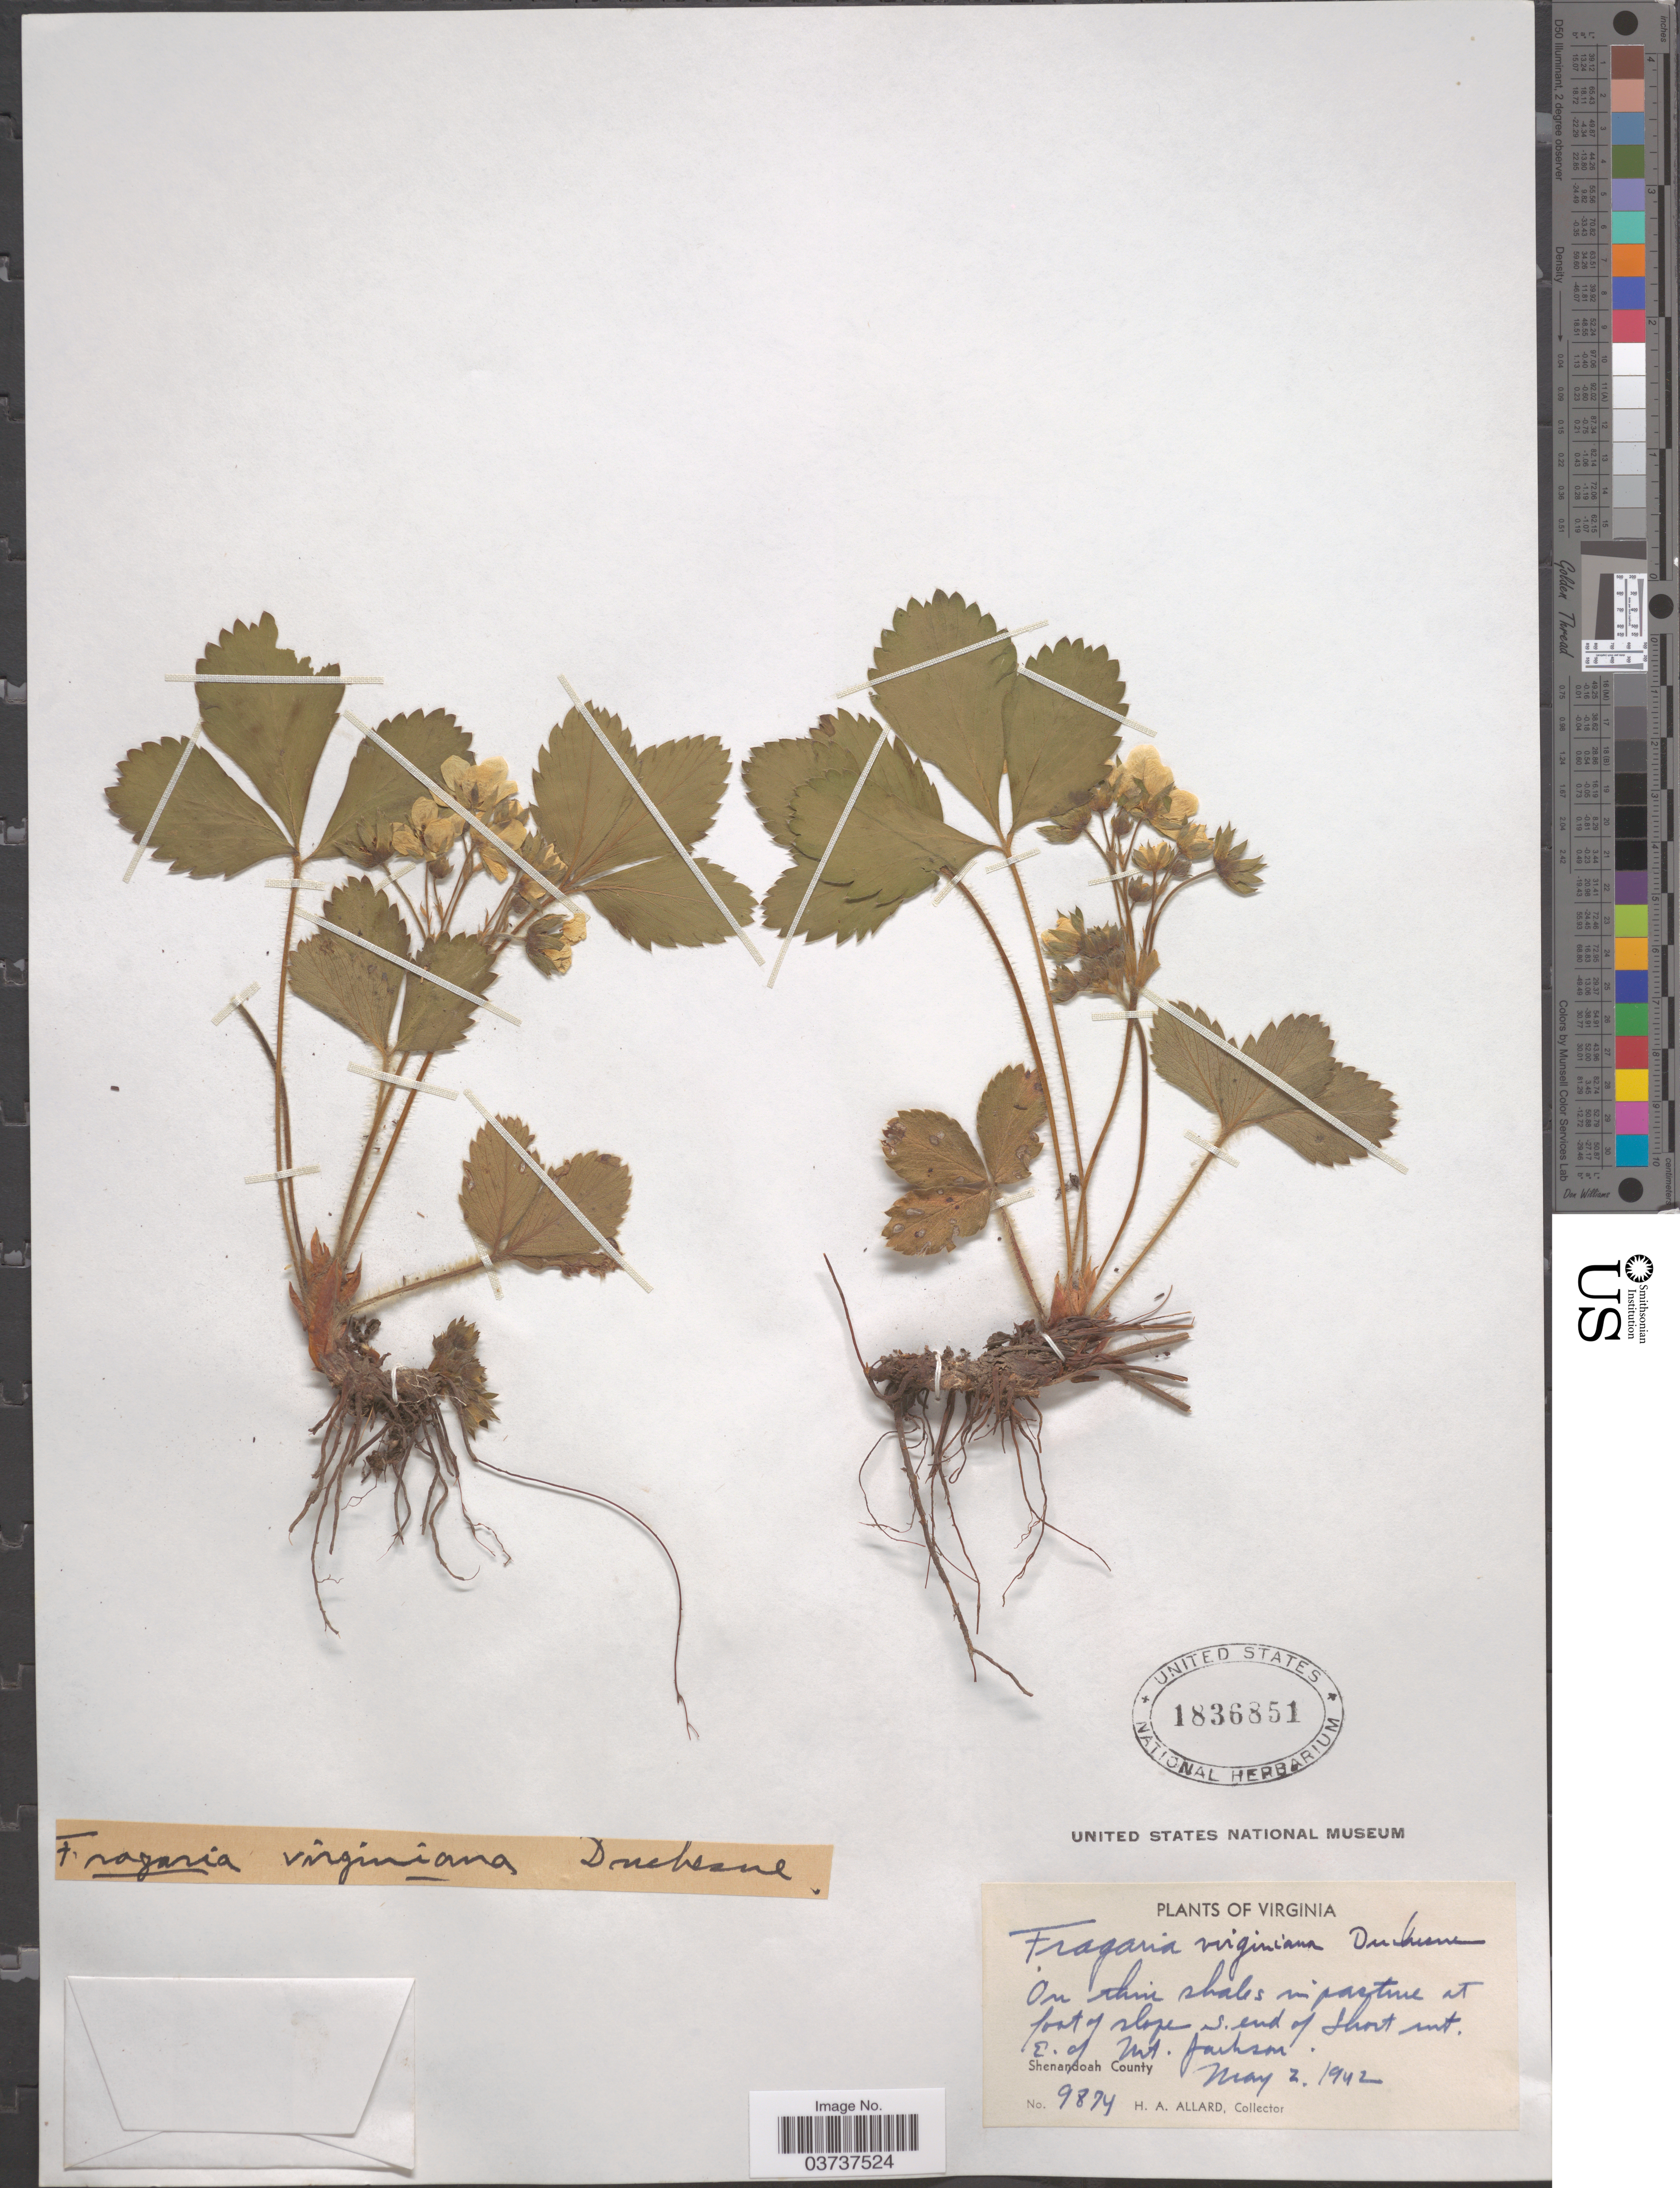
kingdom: Plantae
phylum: Tracheophyta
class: Magnoliopsida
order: Rosales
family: Rosaceae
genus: Fragaria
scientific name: Fragaria virginiana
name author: Mill.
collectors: H. A. Allard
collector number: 9874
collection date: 1942-05-02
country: United States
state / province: Virginia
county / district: Shenandoah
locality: On thin shales in pasture at foot of slope S. end of Short Mt. E. of Mt. Jackson. Shenandoah County.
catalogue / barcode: US 1836851